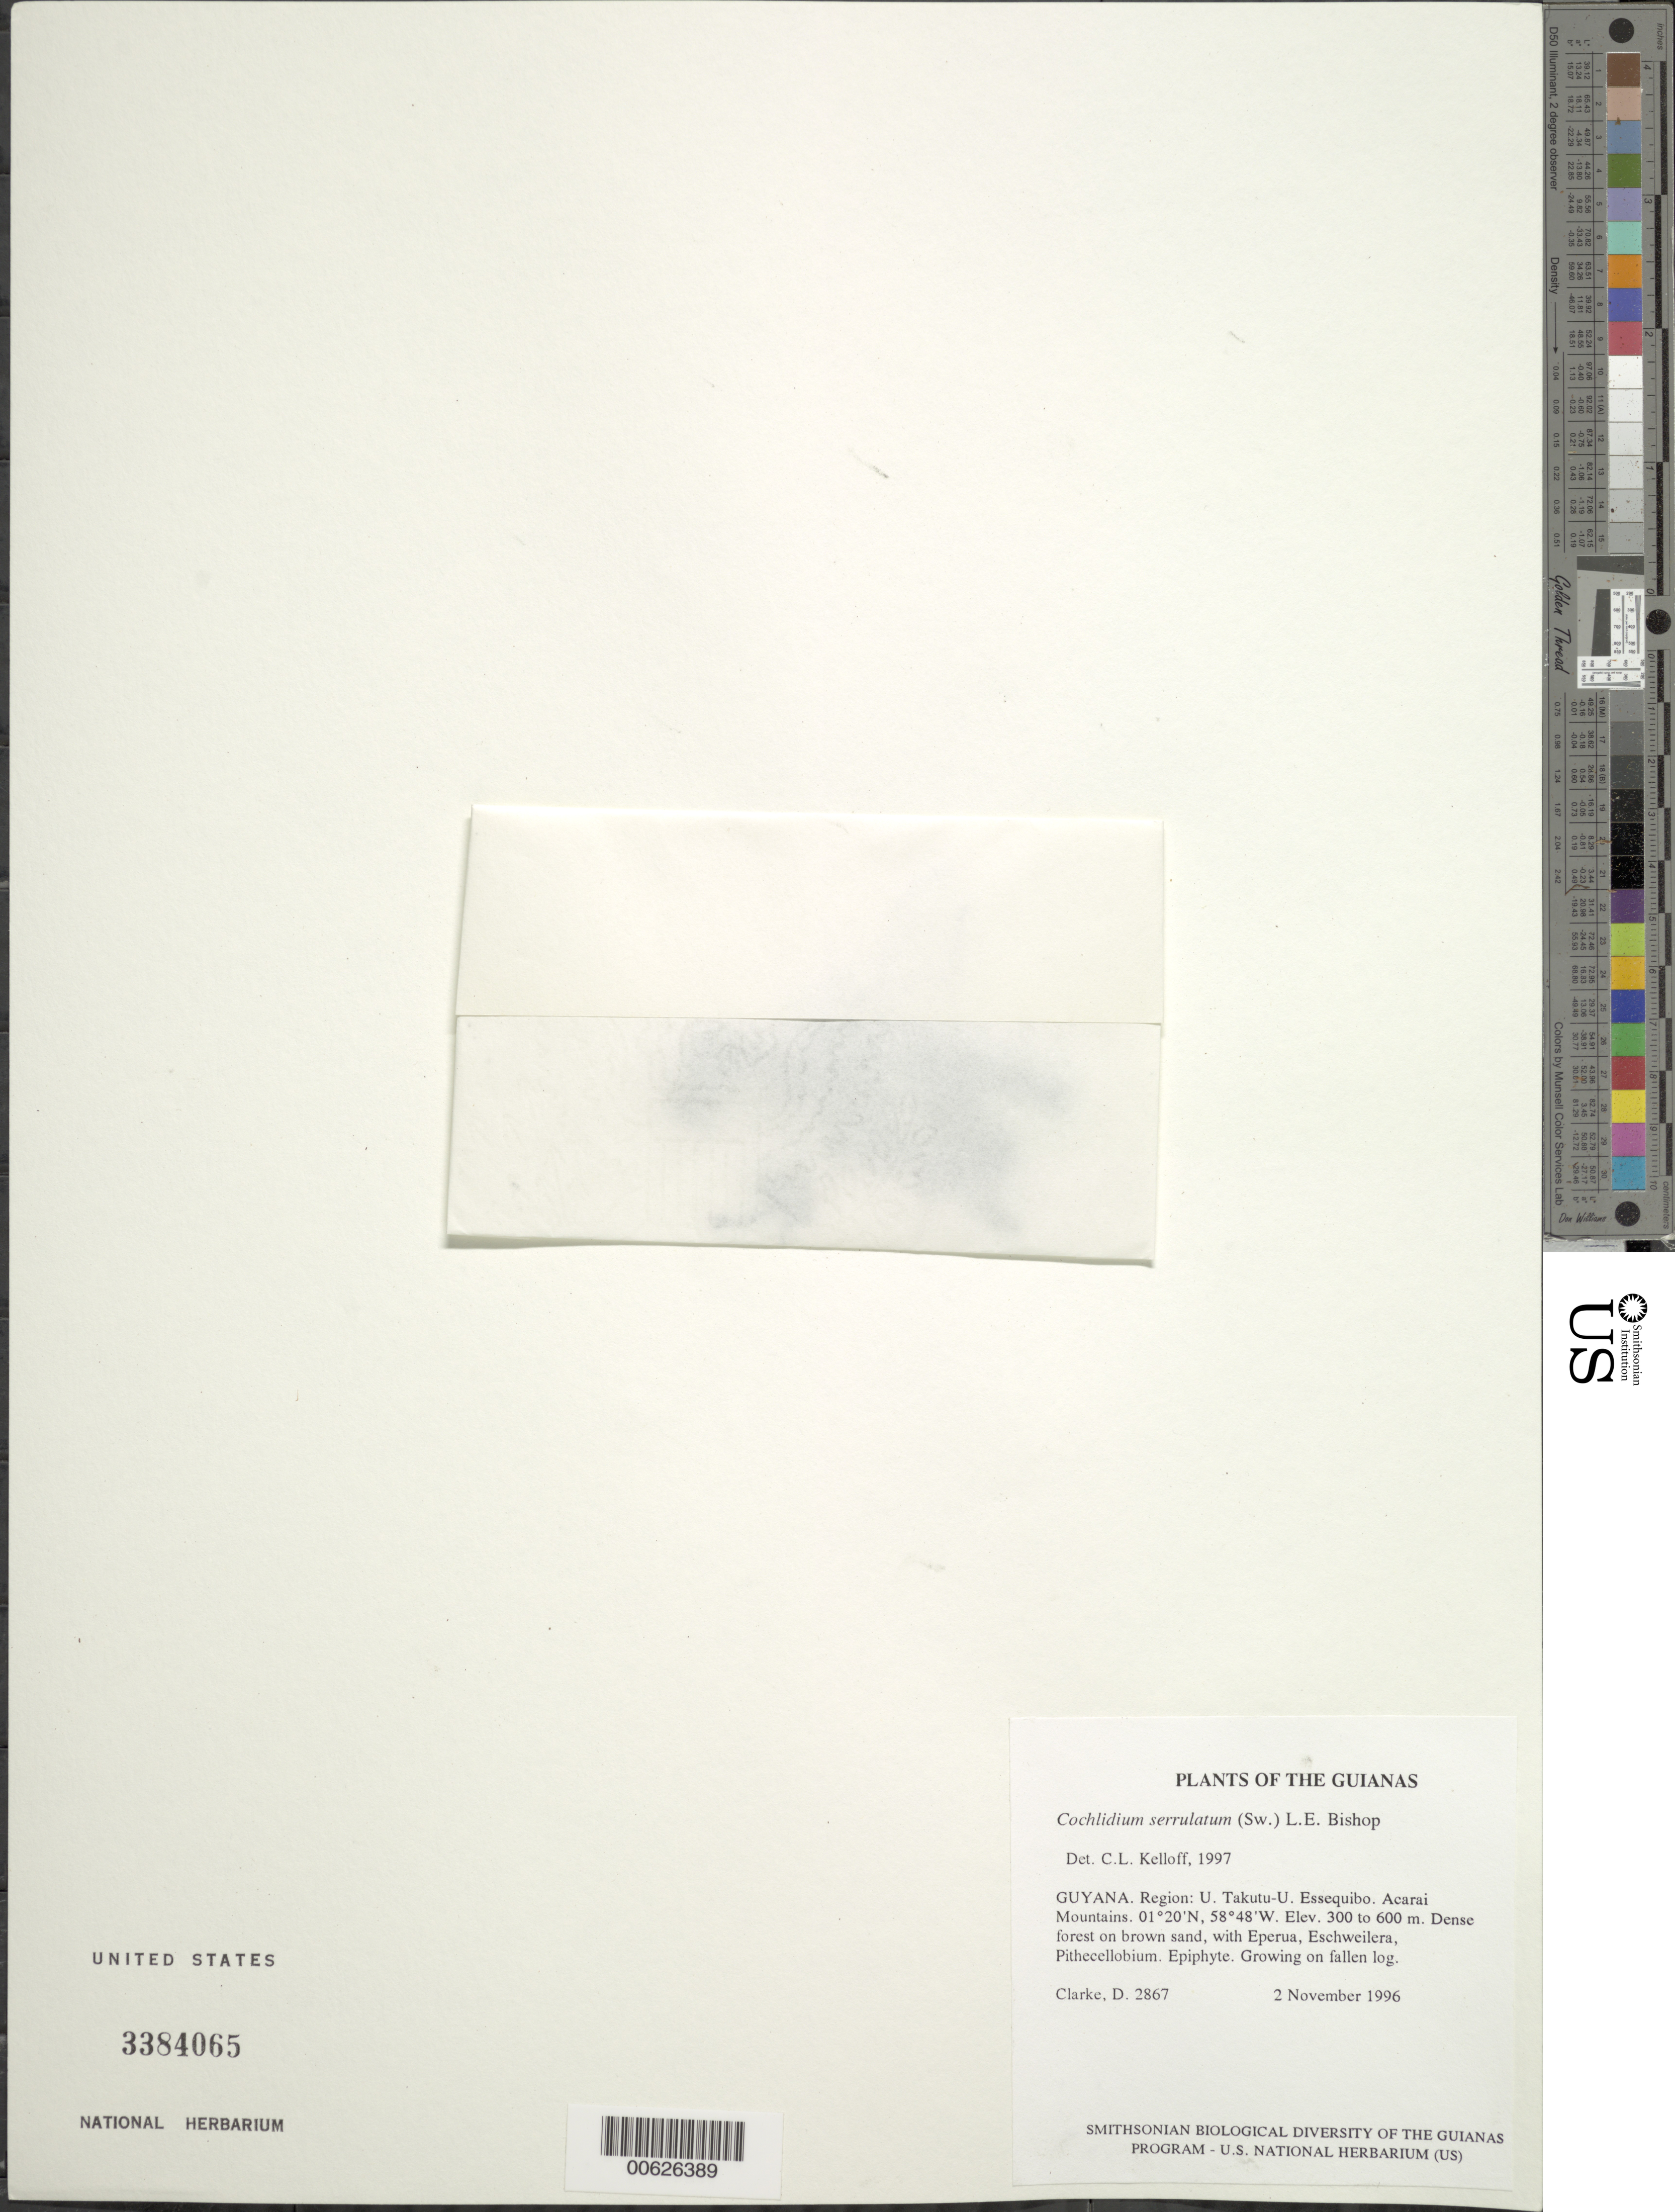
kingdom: Plantae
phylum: Tracheophyta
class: Polypodiopsida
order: Polypodiales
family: Polypodiaceae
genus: Cochlidium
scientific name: Cochlidium serrulatum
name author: (Sw.) L.E. Bishop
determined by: Kelloff, Carol L., (US), Smithsonian Institution - National Museum of Natural History (UNITED STATES)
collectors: H. D. Clarke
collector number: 2867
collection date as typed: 2 November 1996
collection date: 1996-11-02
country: Guyana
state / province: U. Takutu-U. Essequibo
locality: Acarai Mountains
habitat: Dense forest on brown sand, with Eperua, Eschweilera, Pithecellobium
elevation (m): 300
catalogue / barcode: US 3384065